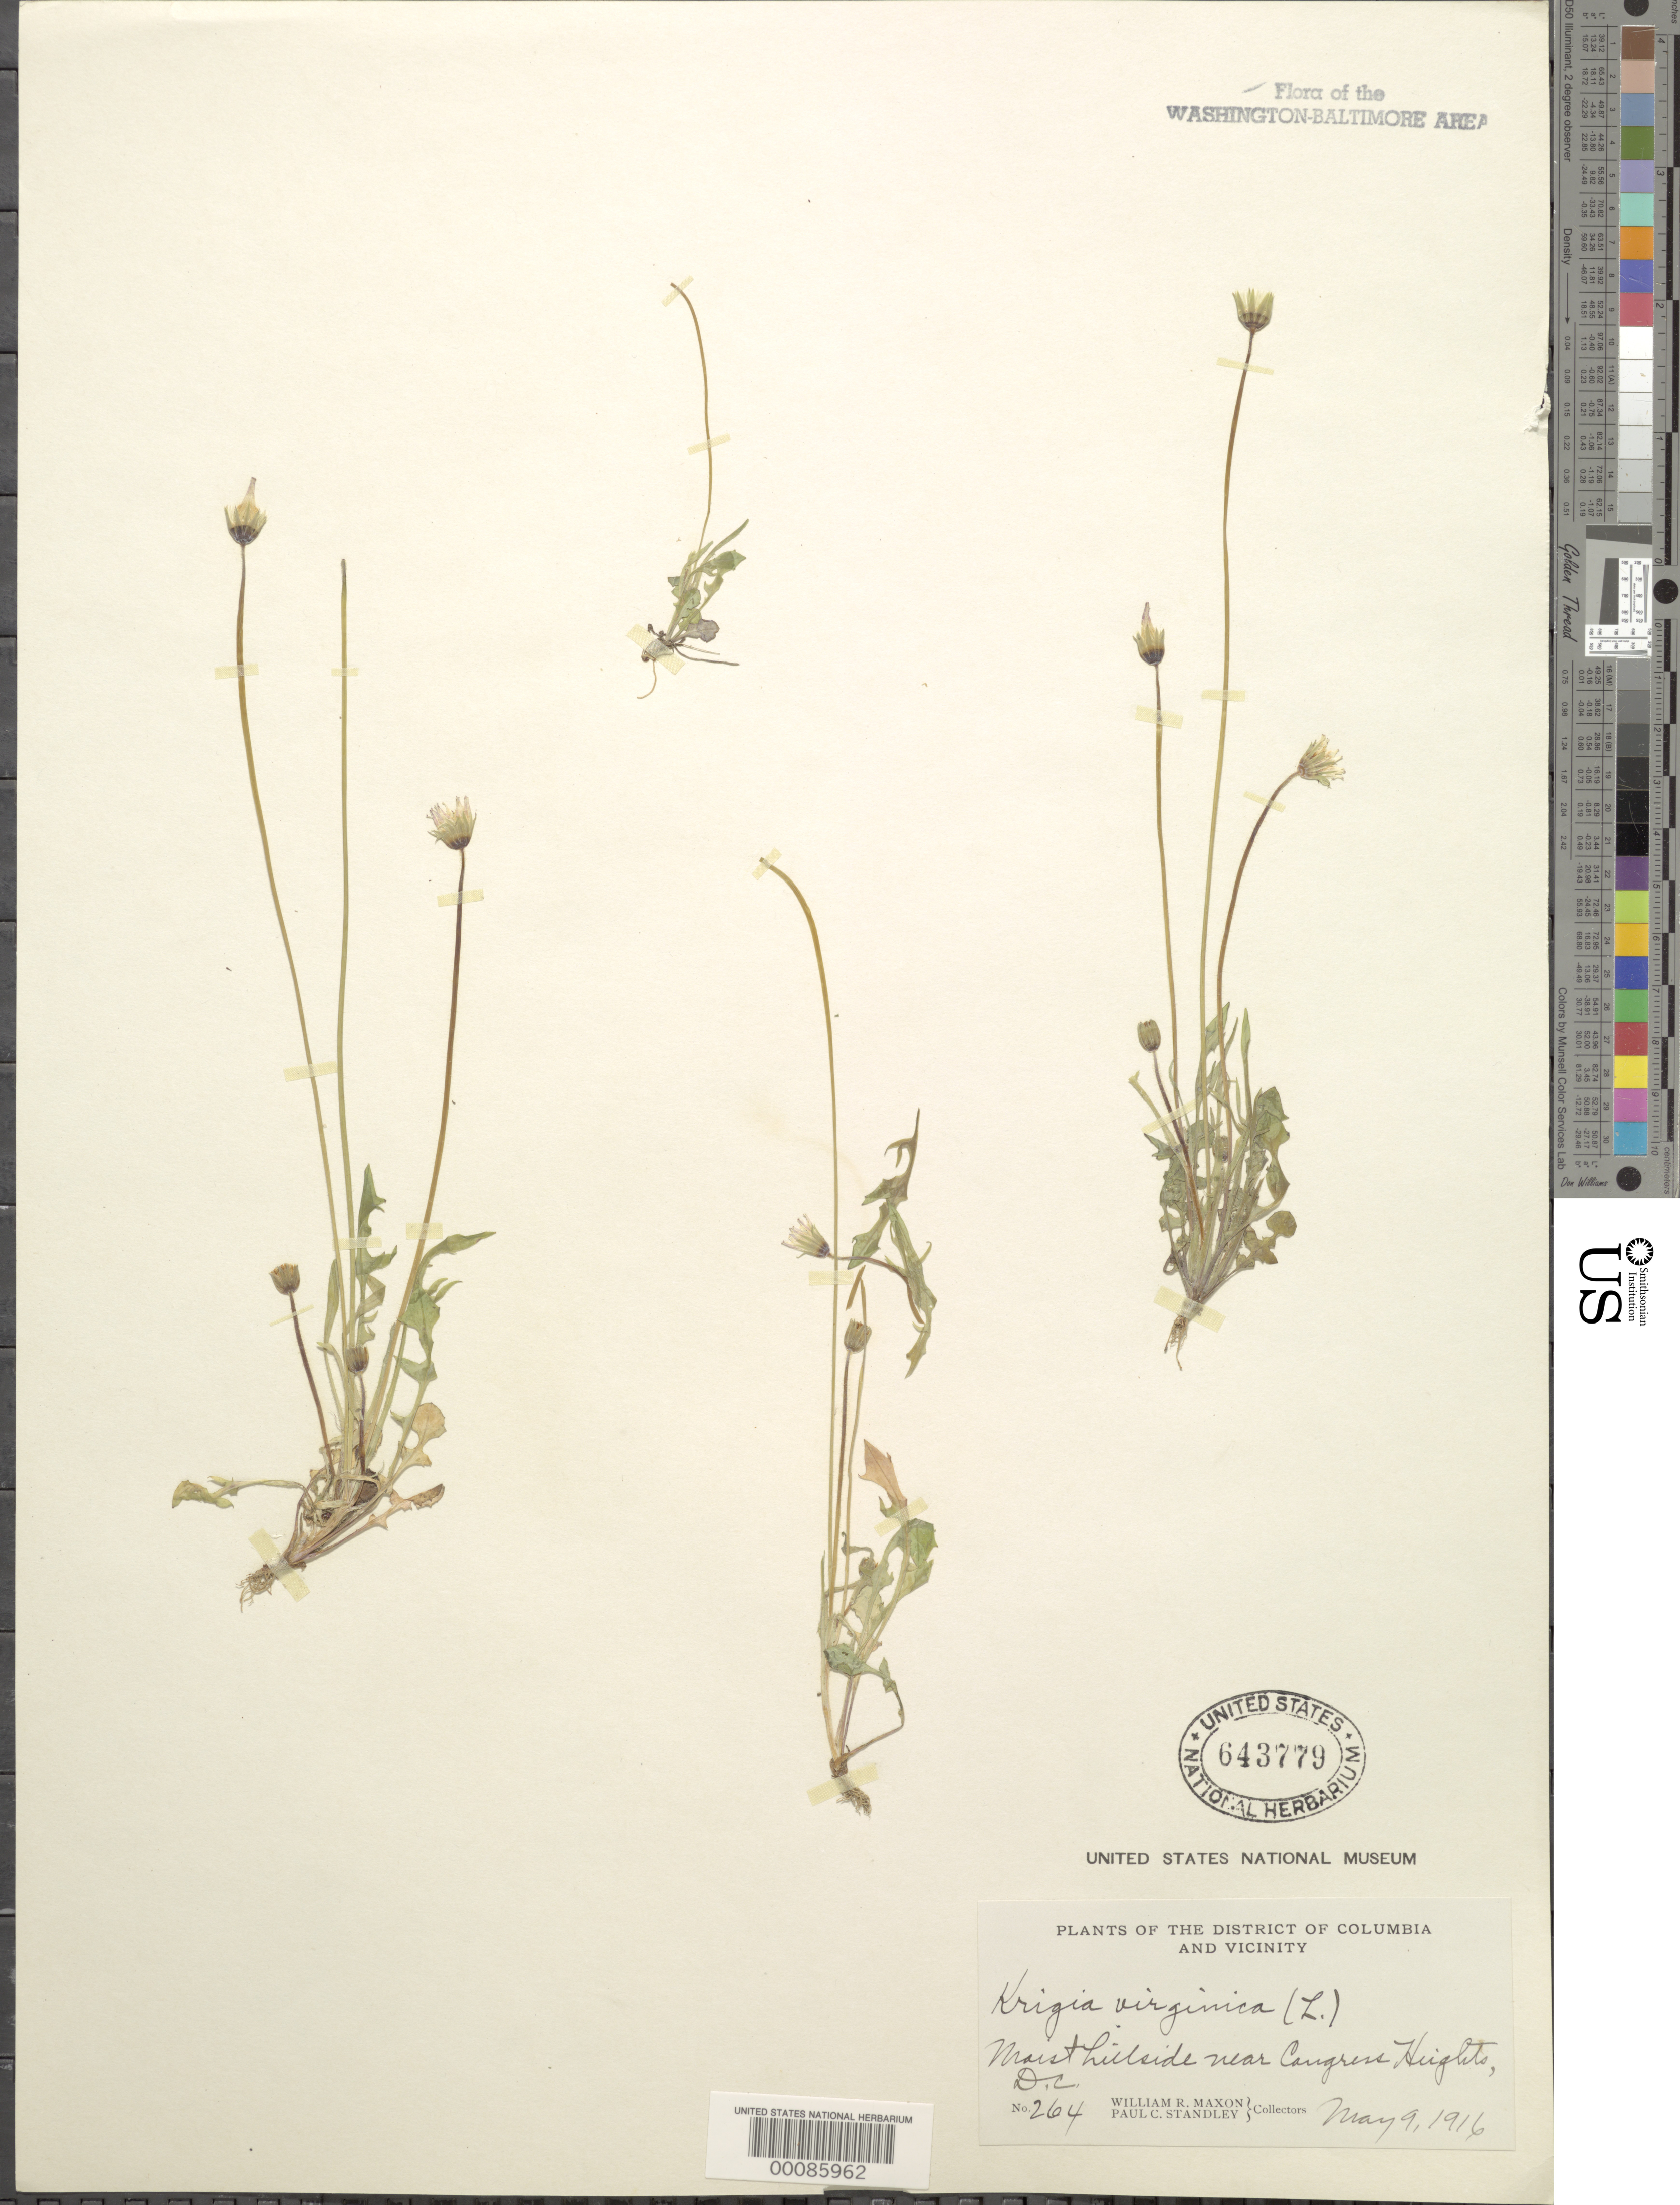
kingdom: Plantae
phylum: Tracheophyta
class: Magnoliopsida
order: Asterales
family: Asteraceae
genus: Krigia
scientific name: Krigia virginica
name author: (L.) Willd.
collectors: W. R. Maxon & P. C. Standley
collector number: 264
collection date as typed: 09 May 1916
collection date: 1916-05-09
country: United States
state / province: District of Columbia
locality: Near Congress Heights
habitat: Moist hillside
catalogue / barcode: US 643779